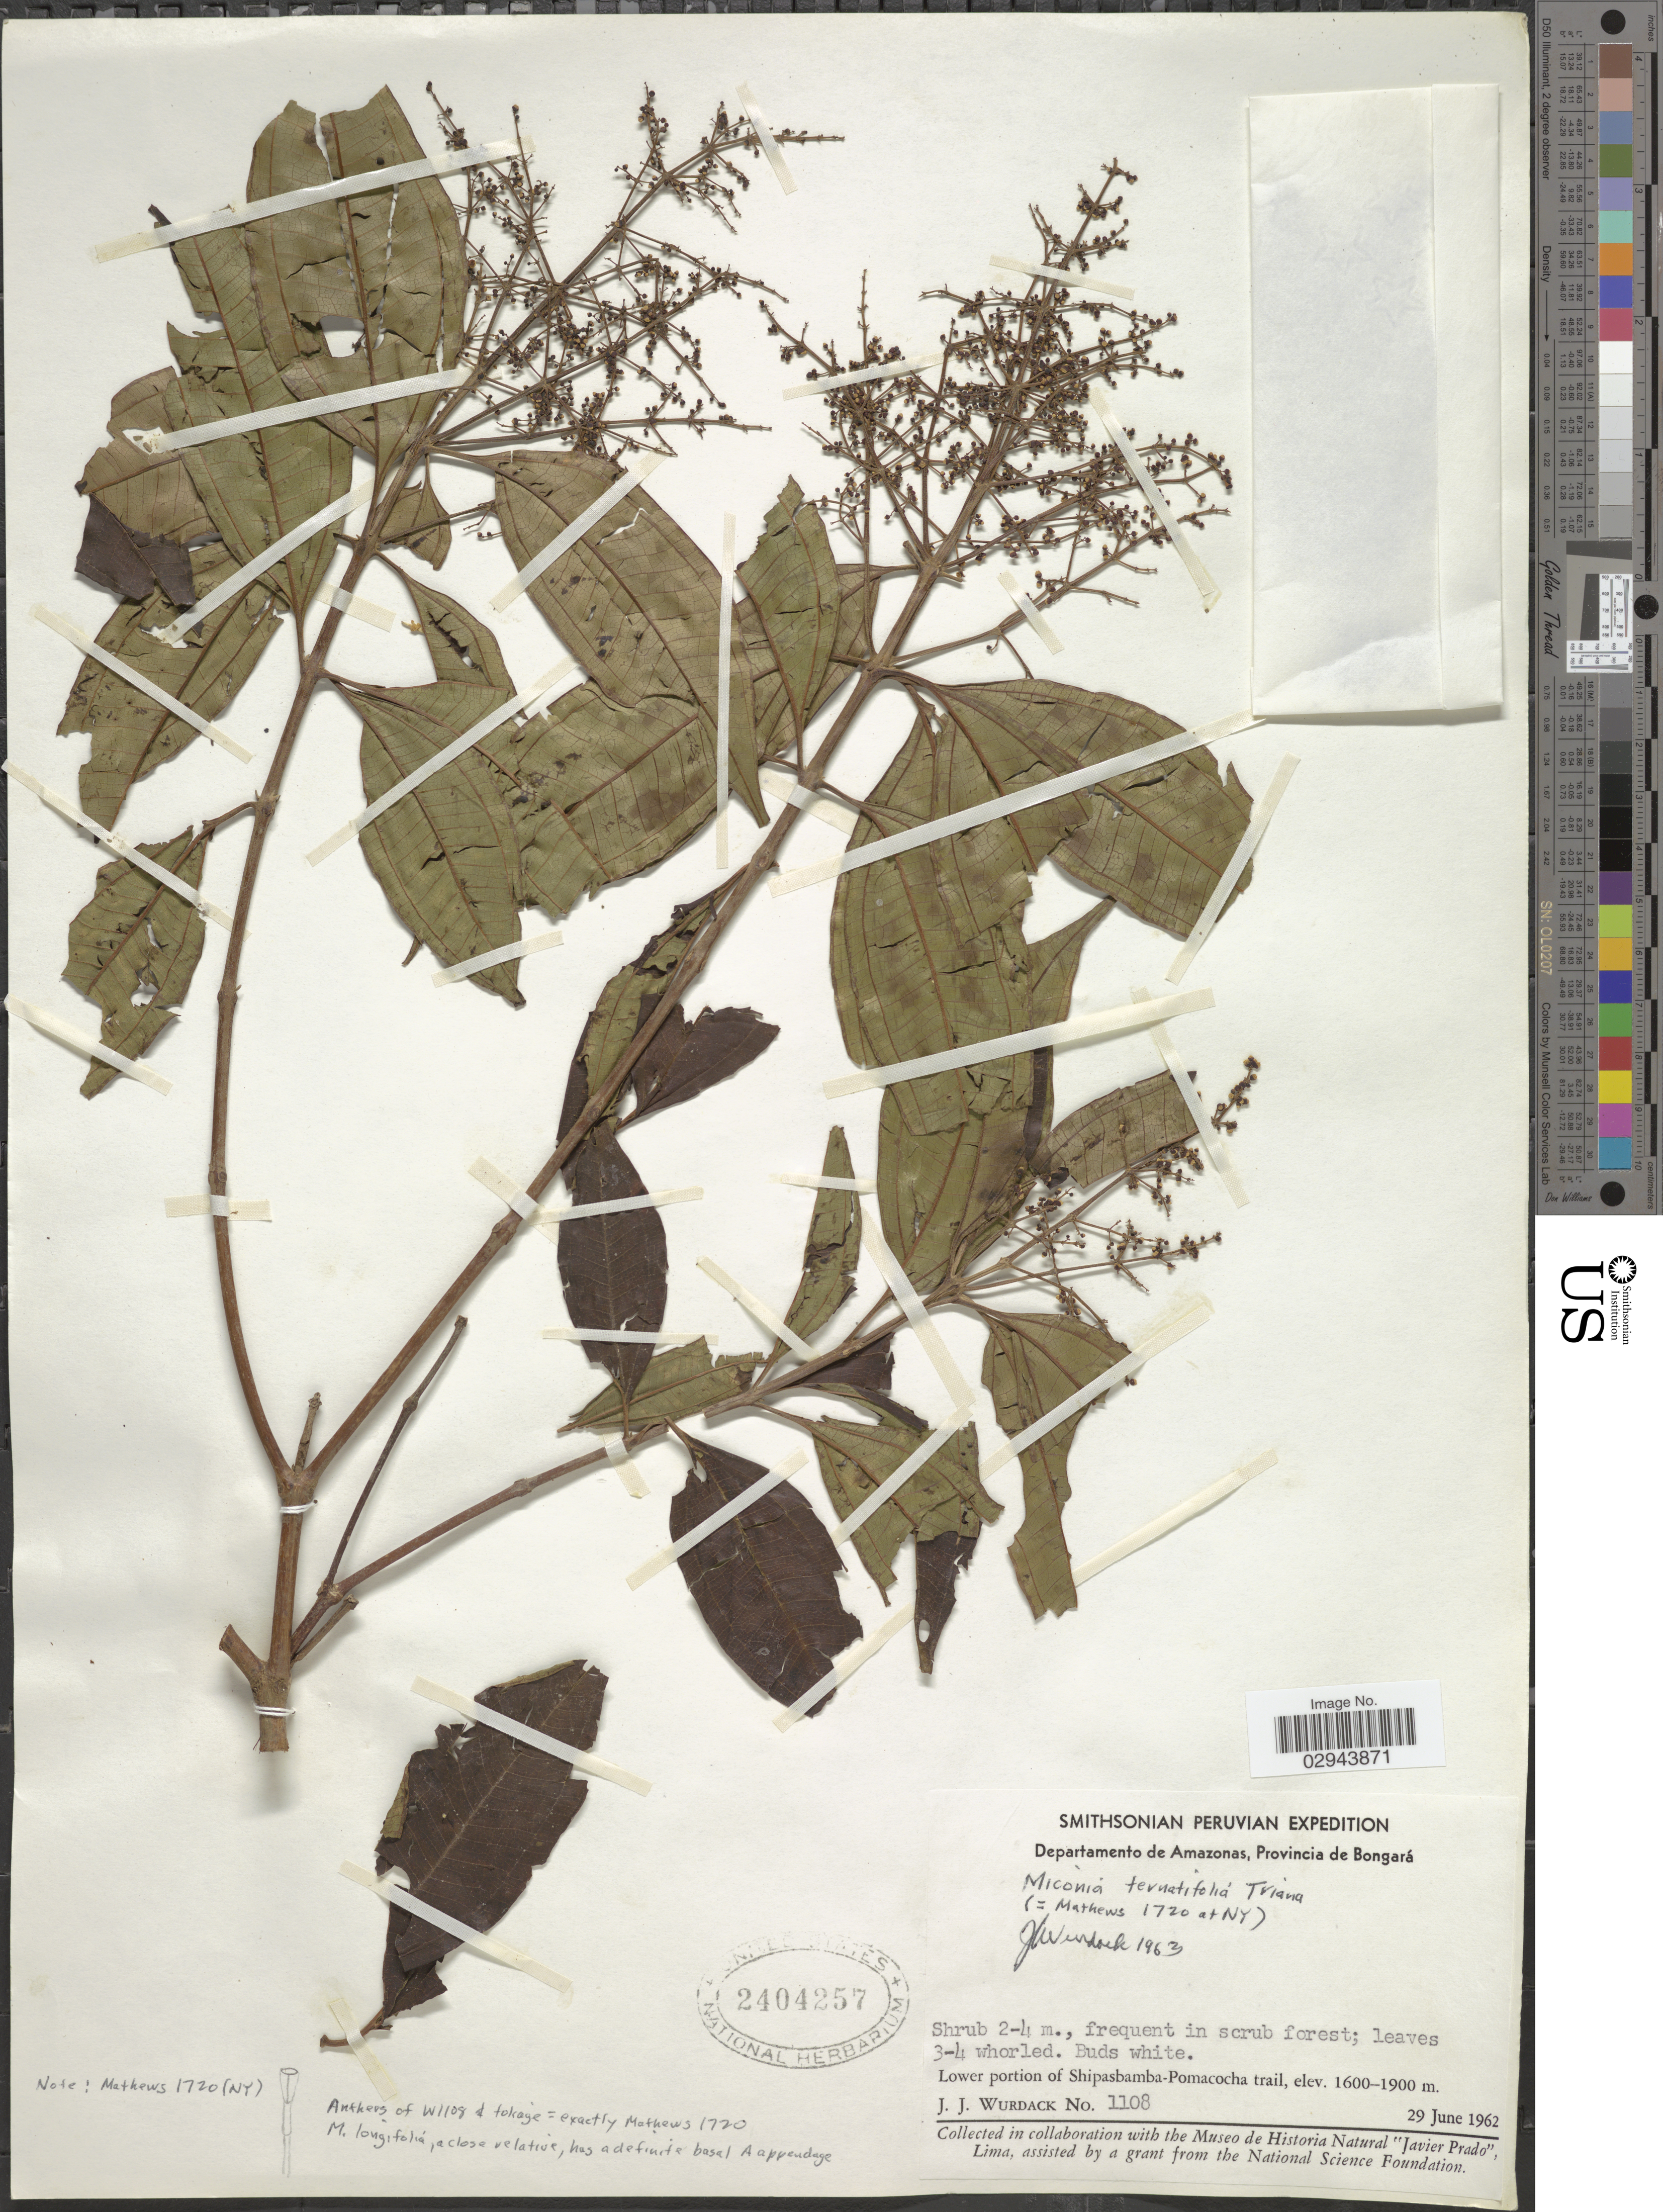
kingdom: Plantae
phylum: Tracheophyta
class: Magnoliopsida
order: Myrtales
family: Melastomataceae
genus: Miconia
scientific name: Miconia ternatifolia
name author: Triana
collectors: J. J. Wurdack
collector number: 1108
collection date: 1962-06-29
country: Peru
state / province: Amazonas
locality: Departamento de Amazonas, Provincia de Bongará. Lower portion of Shipasbamba-Pomacocha trail.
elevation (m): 1600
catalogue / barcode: US 2404257